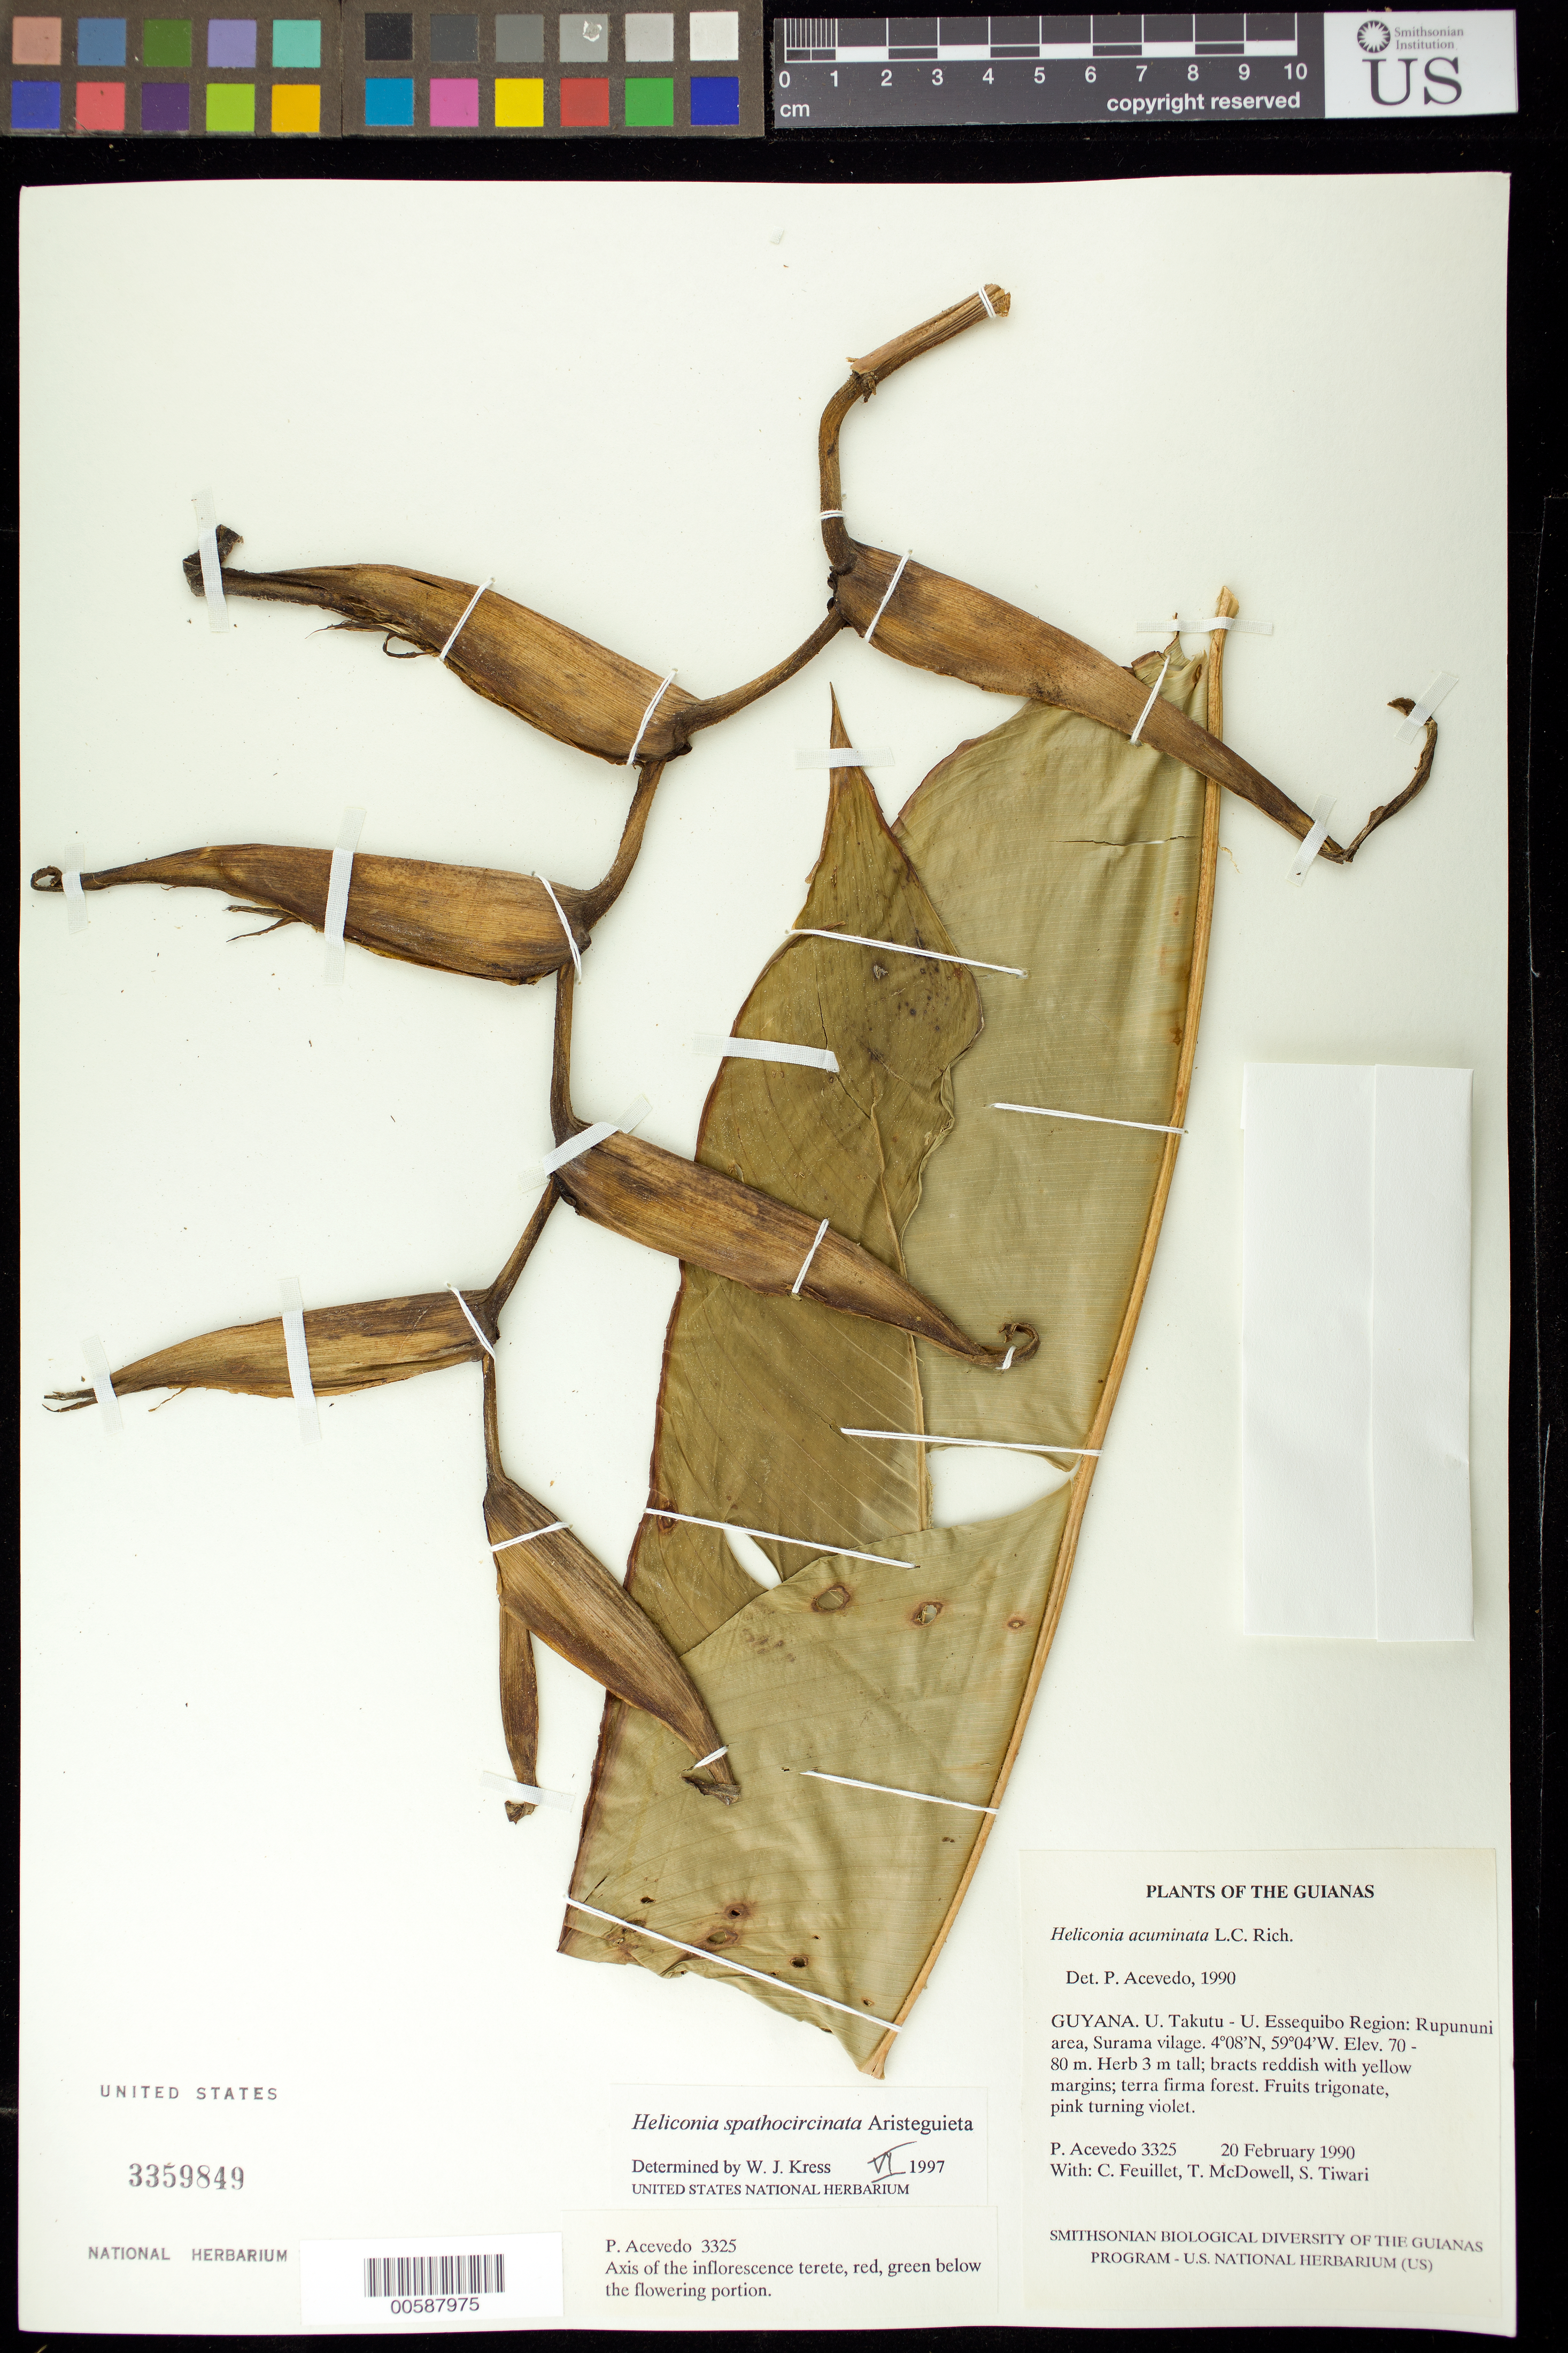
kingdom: Plantae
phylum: Tracheophyta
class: Liliopsida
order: Zingiberales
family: Heliconiaceae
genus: Heliconia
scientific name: Heliconia spathocircinata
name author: Aristeg.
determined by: Kress, W. J., (US), Smithsonian Institution - National Museum of Natural History (UNITED STATES)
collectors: P. Acevedo-Rodr., C. Feuillet, T. McDowell & S. Tiwari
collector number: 3325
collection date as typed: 20 Feb 1990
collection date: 1990-02-20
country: Guyana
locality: U. Takutu - U. Essequibo. Rupununi area, Surama vilage.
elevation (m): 70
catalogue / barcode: US 3359849